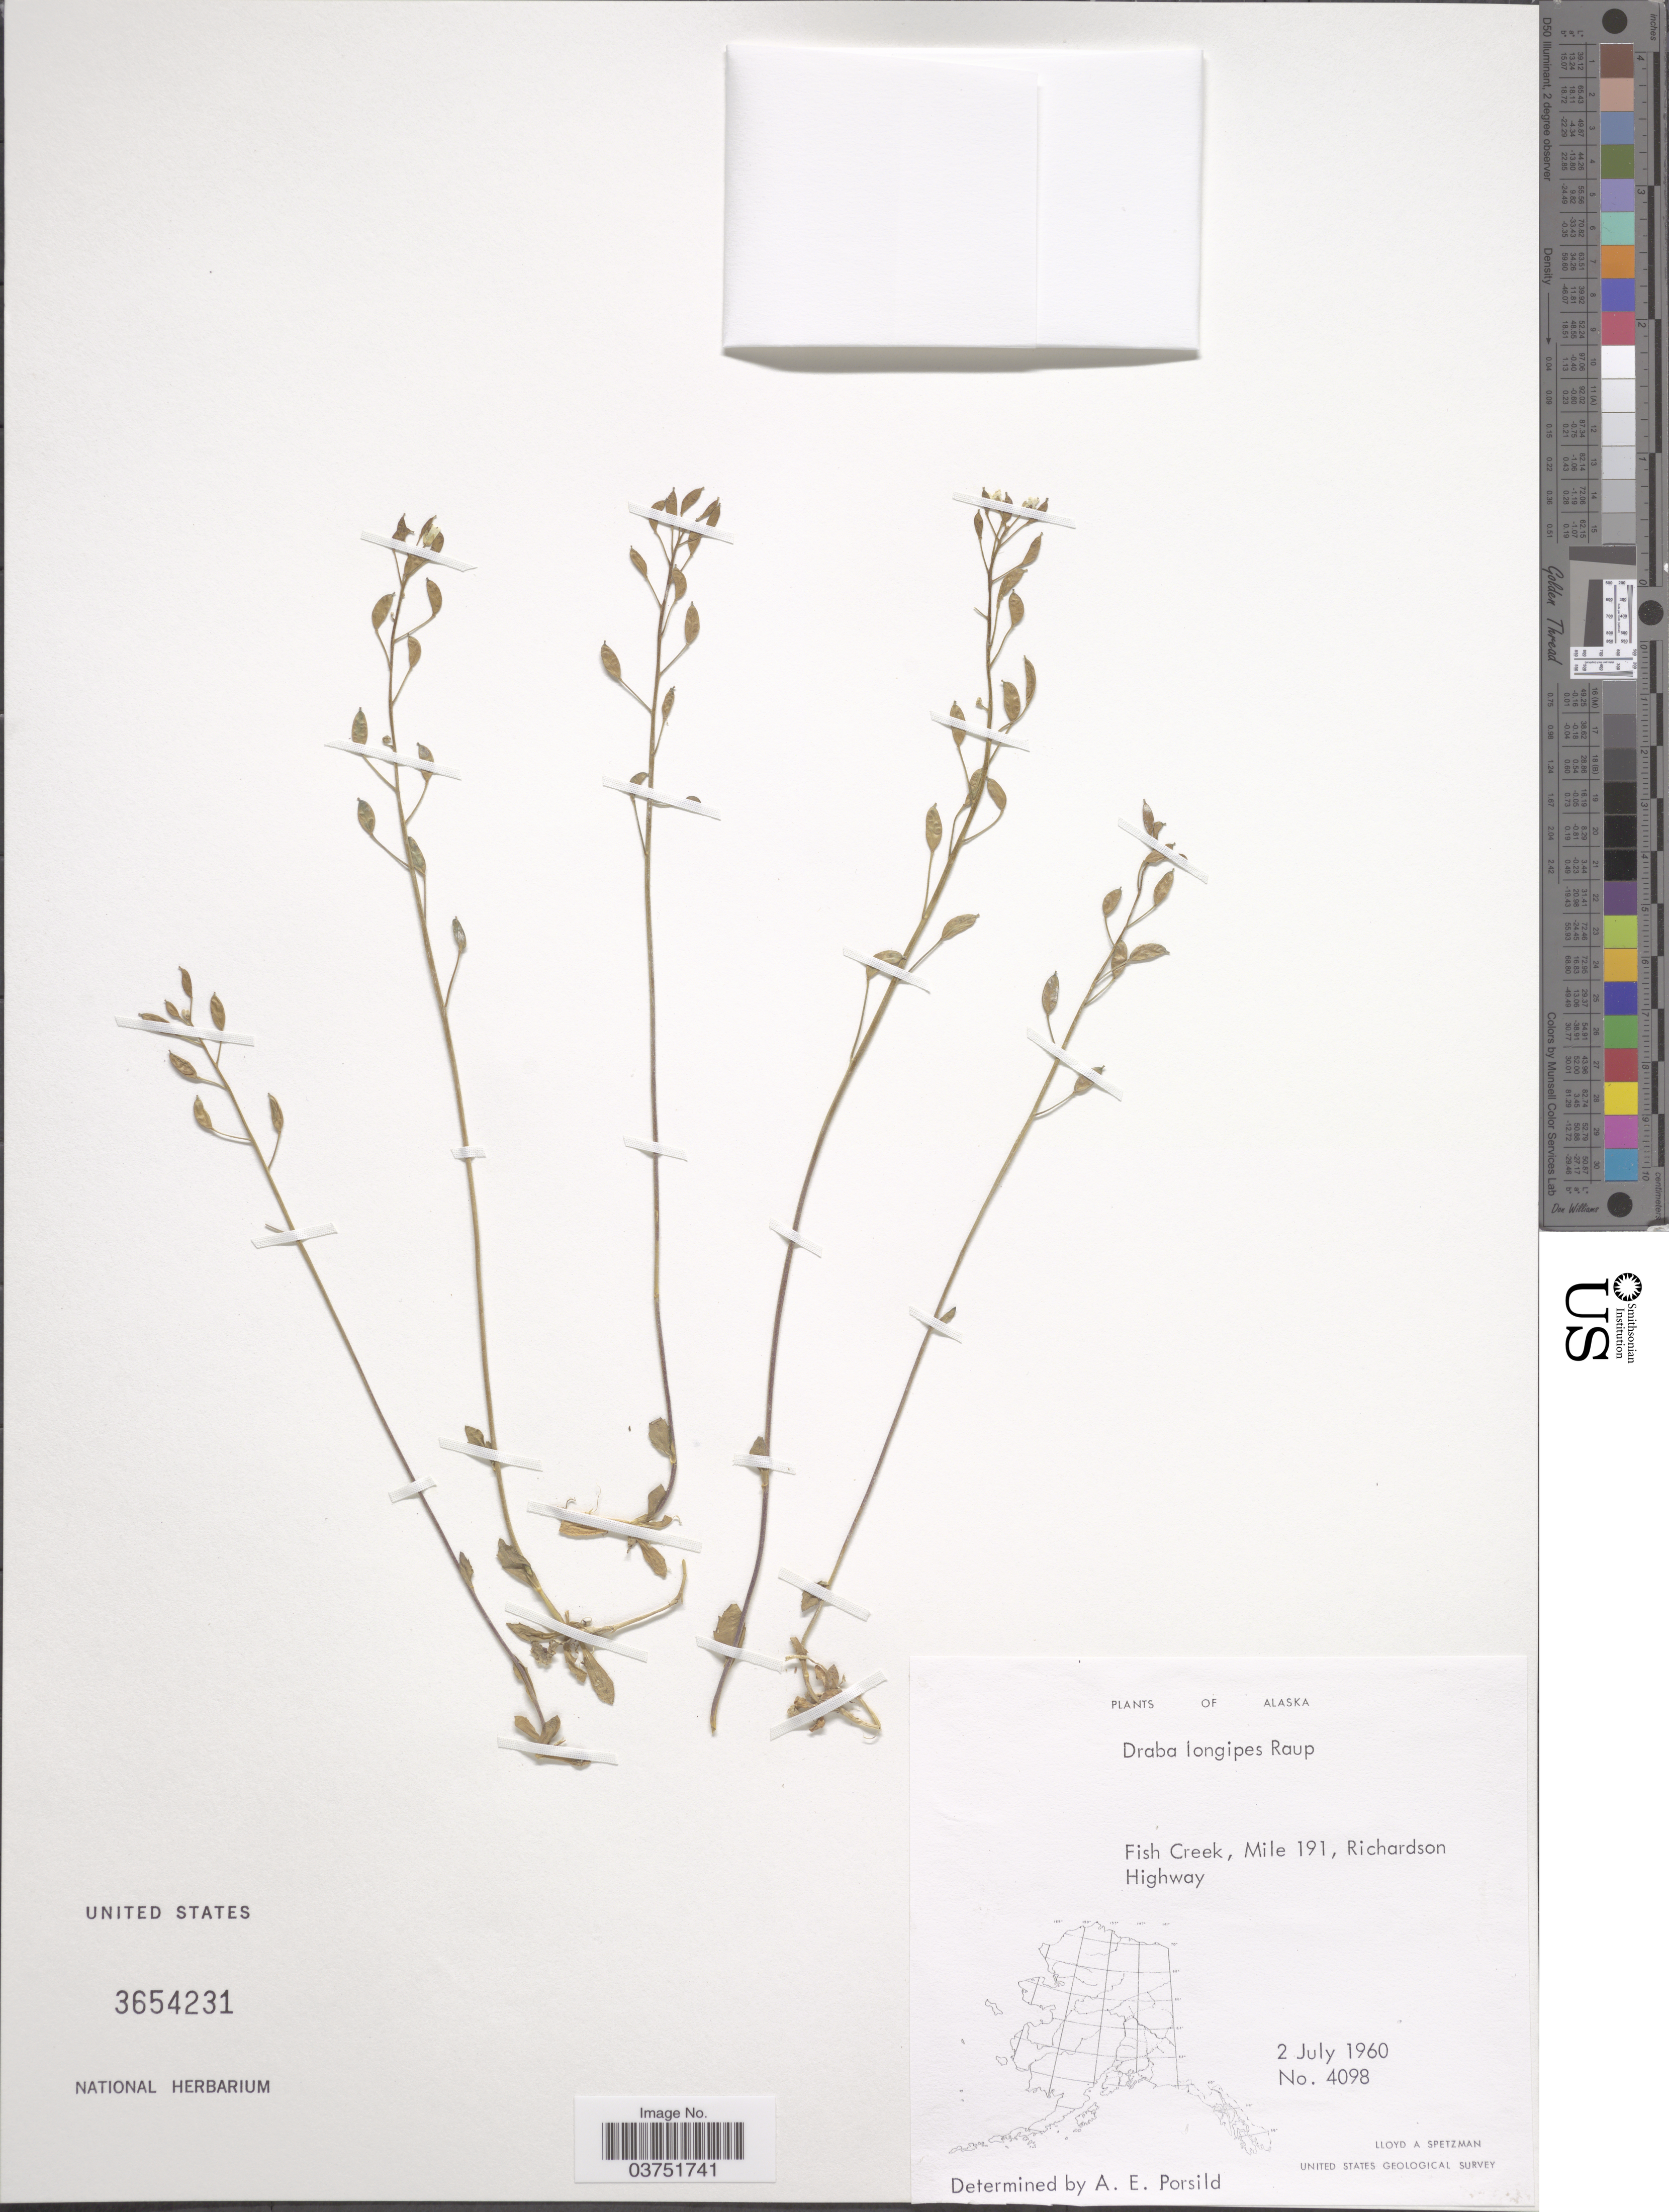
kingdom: Plantae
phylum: Tracheophyta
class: Magnoliopsida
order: Brassicales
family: Brassicaceae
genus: Draba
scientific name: Draba longipes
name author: Raup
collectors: L. Spetzman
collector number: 4098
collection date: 1960-07-02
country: United States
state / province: Alaska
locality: Fish Creek, mile 191, Richardson Highway.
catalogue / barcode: US 3654231